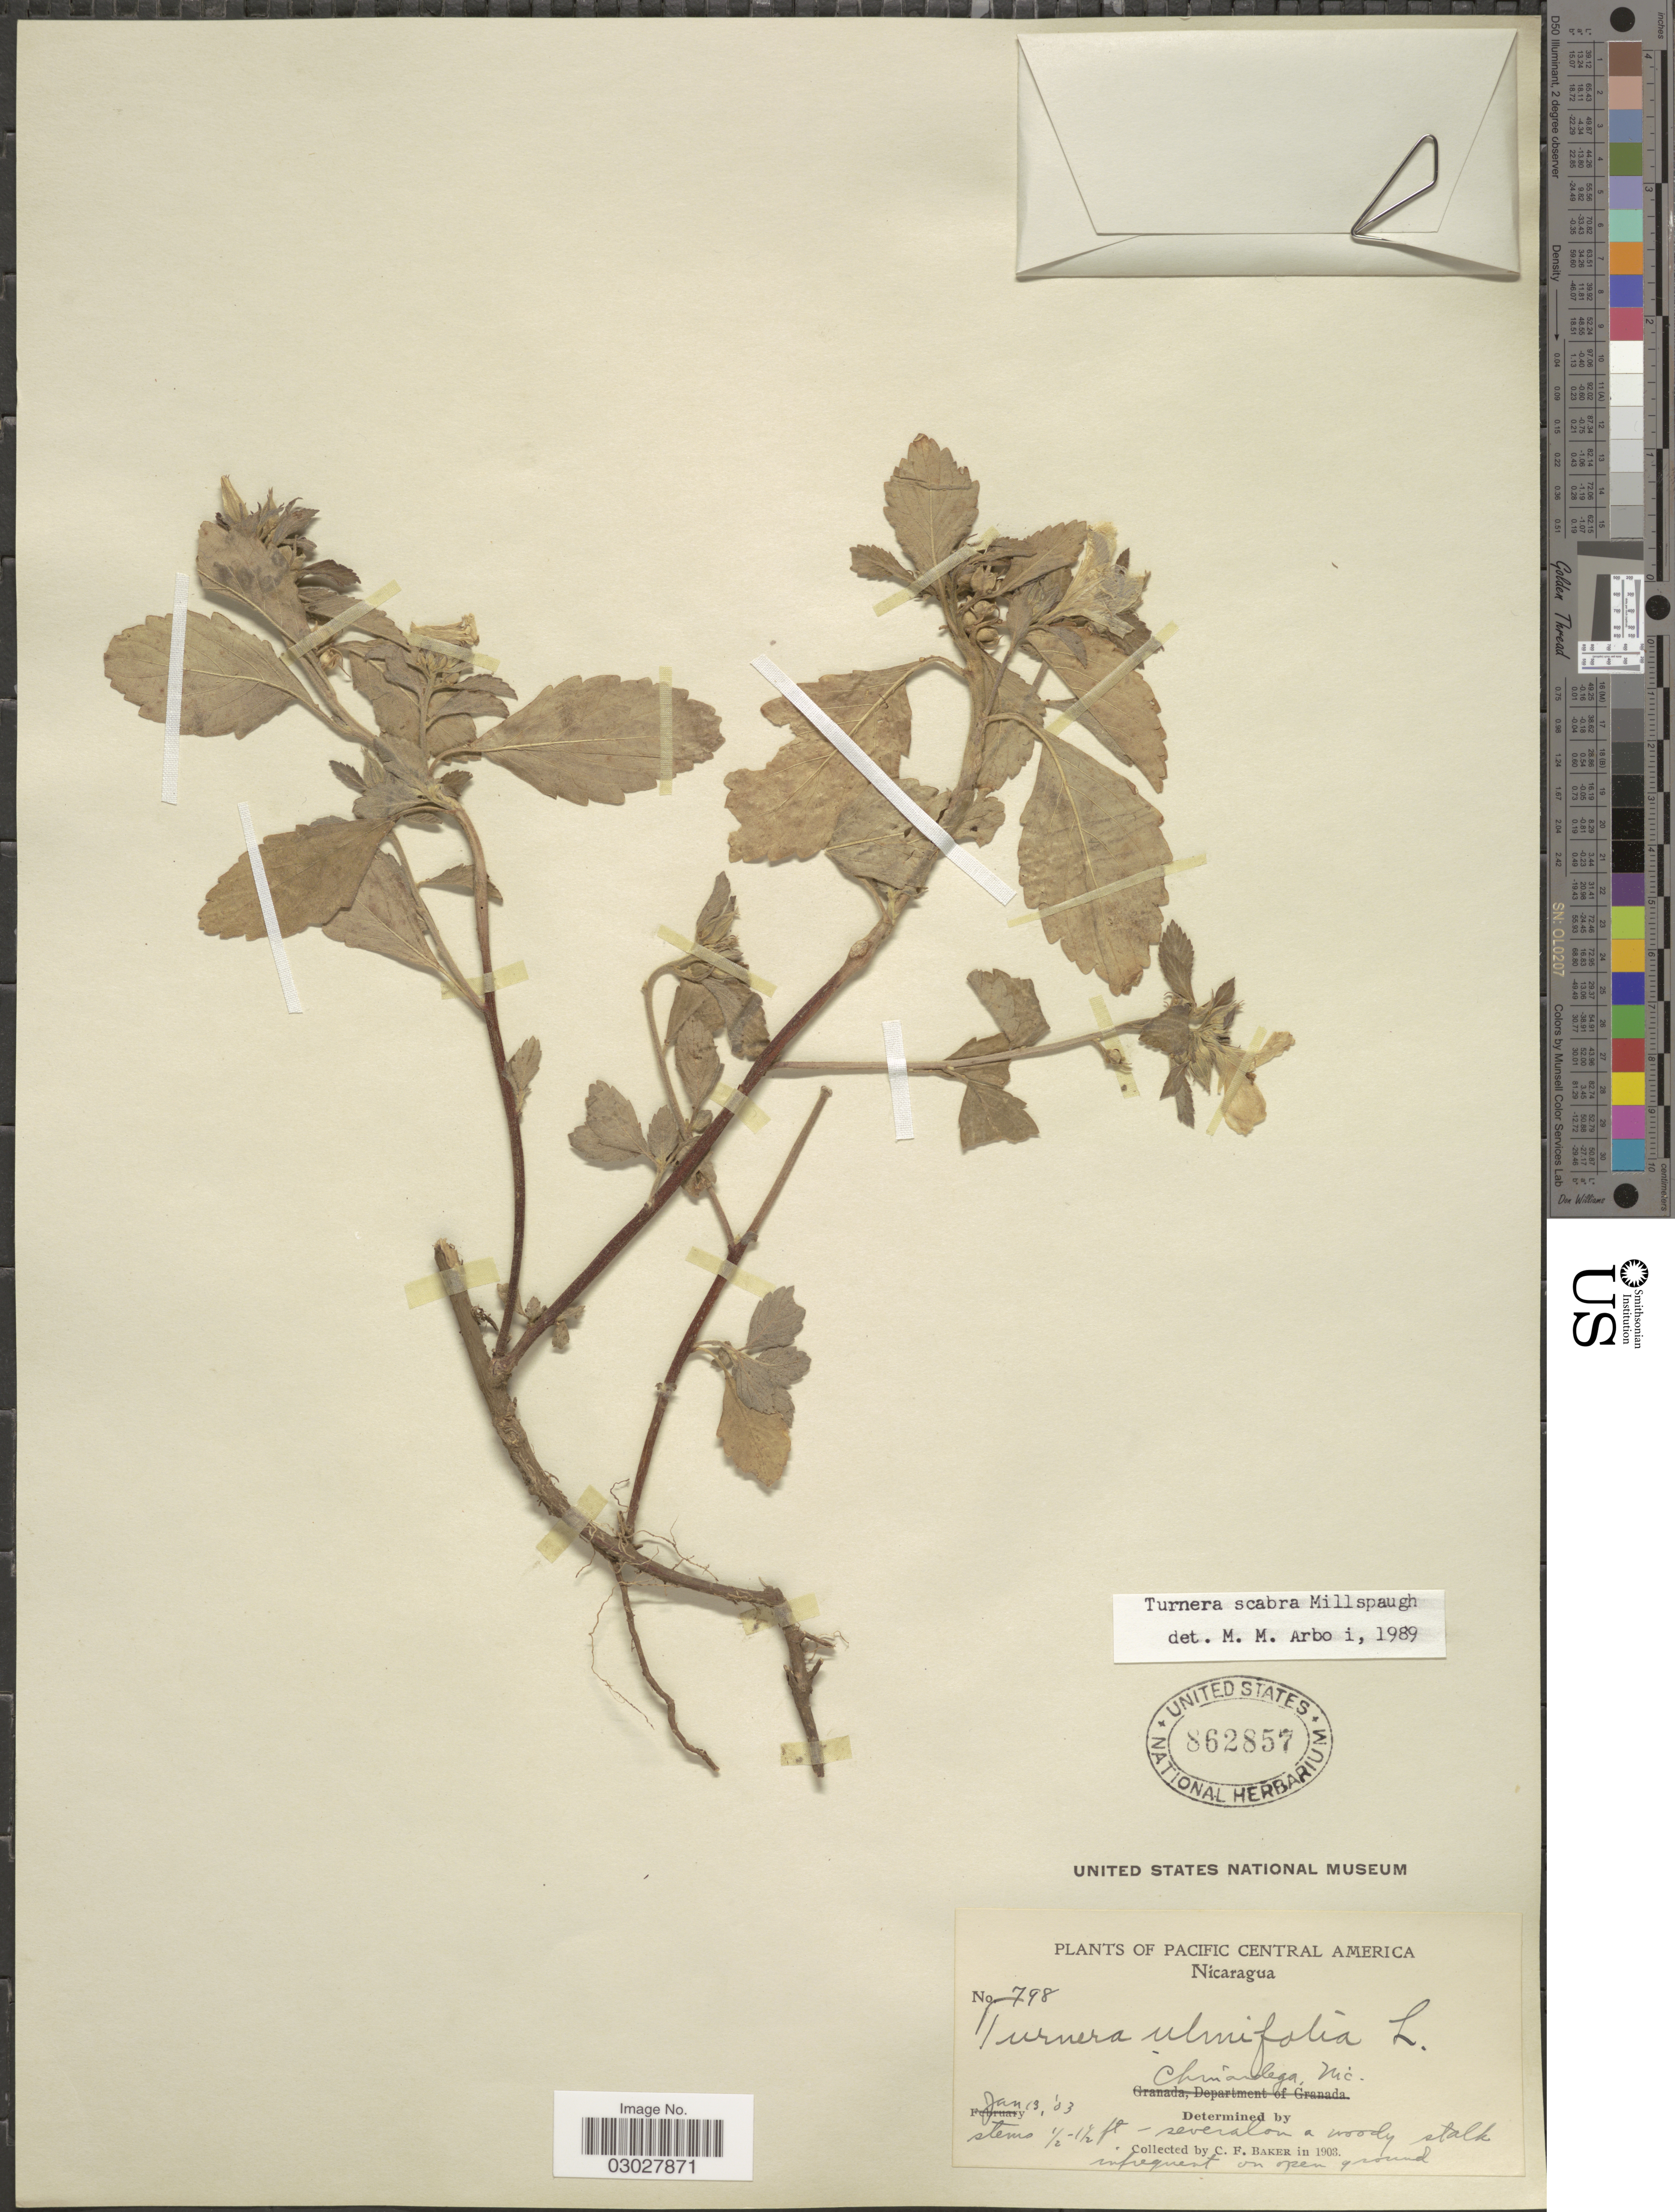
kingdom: Plantae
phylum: Tracheophyta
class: Magnoliopsida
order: Malpighiales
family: Turneraceae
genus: Turnera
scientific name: Turnera scabra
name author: Millsp.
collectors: C. F. Baker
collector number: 798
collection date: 1903-01-13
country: Nicaragua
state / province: Chinandega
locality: Pacific Central America. Nic.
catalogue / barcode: US 862857